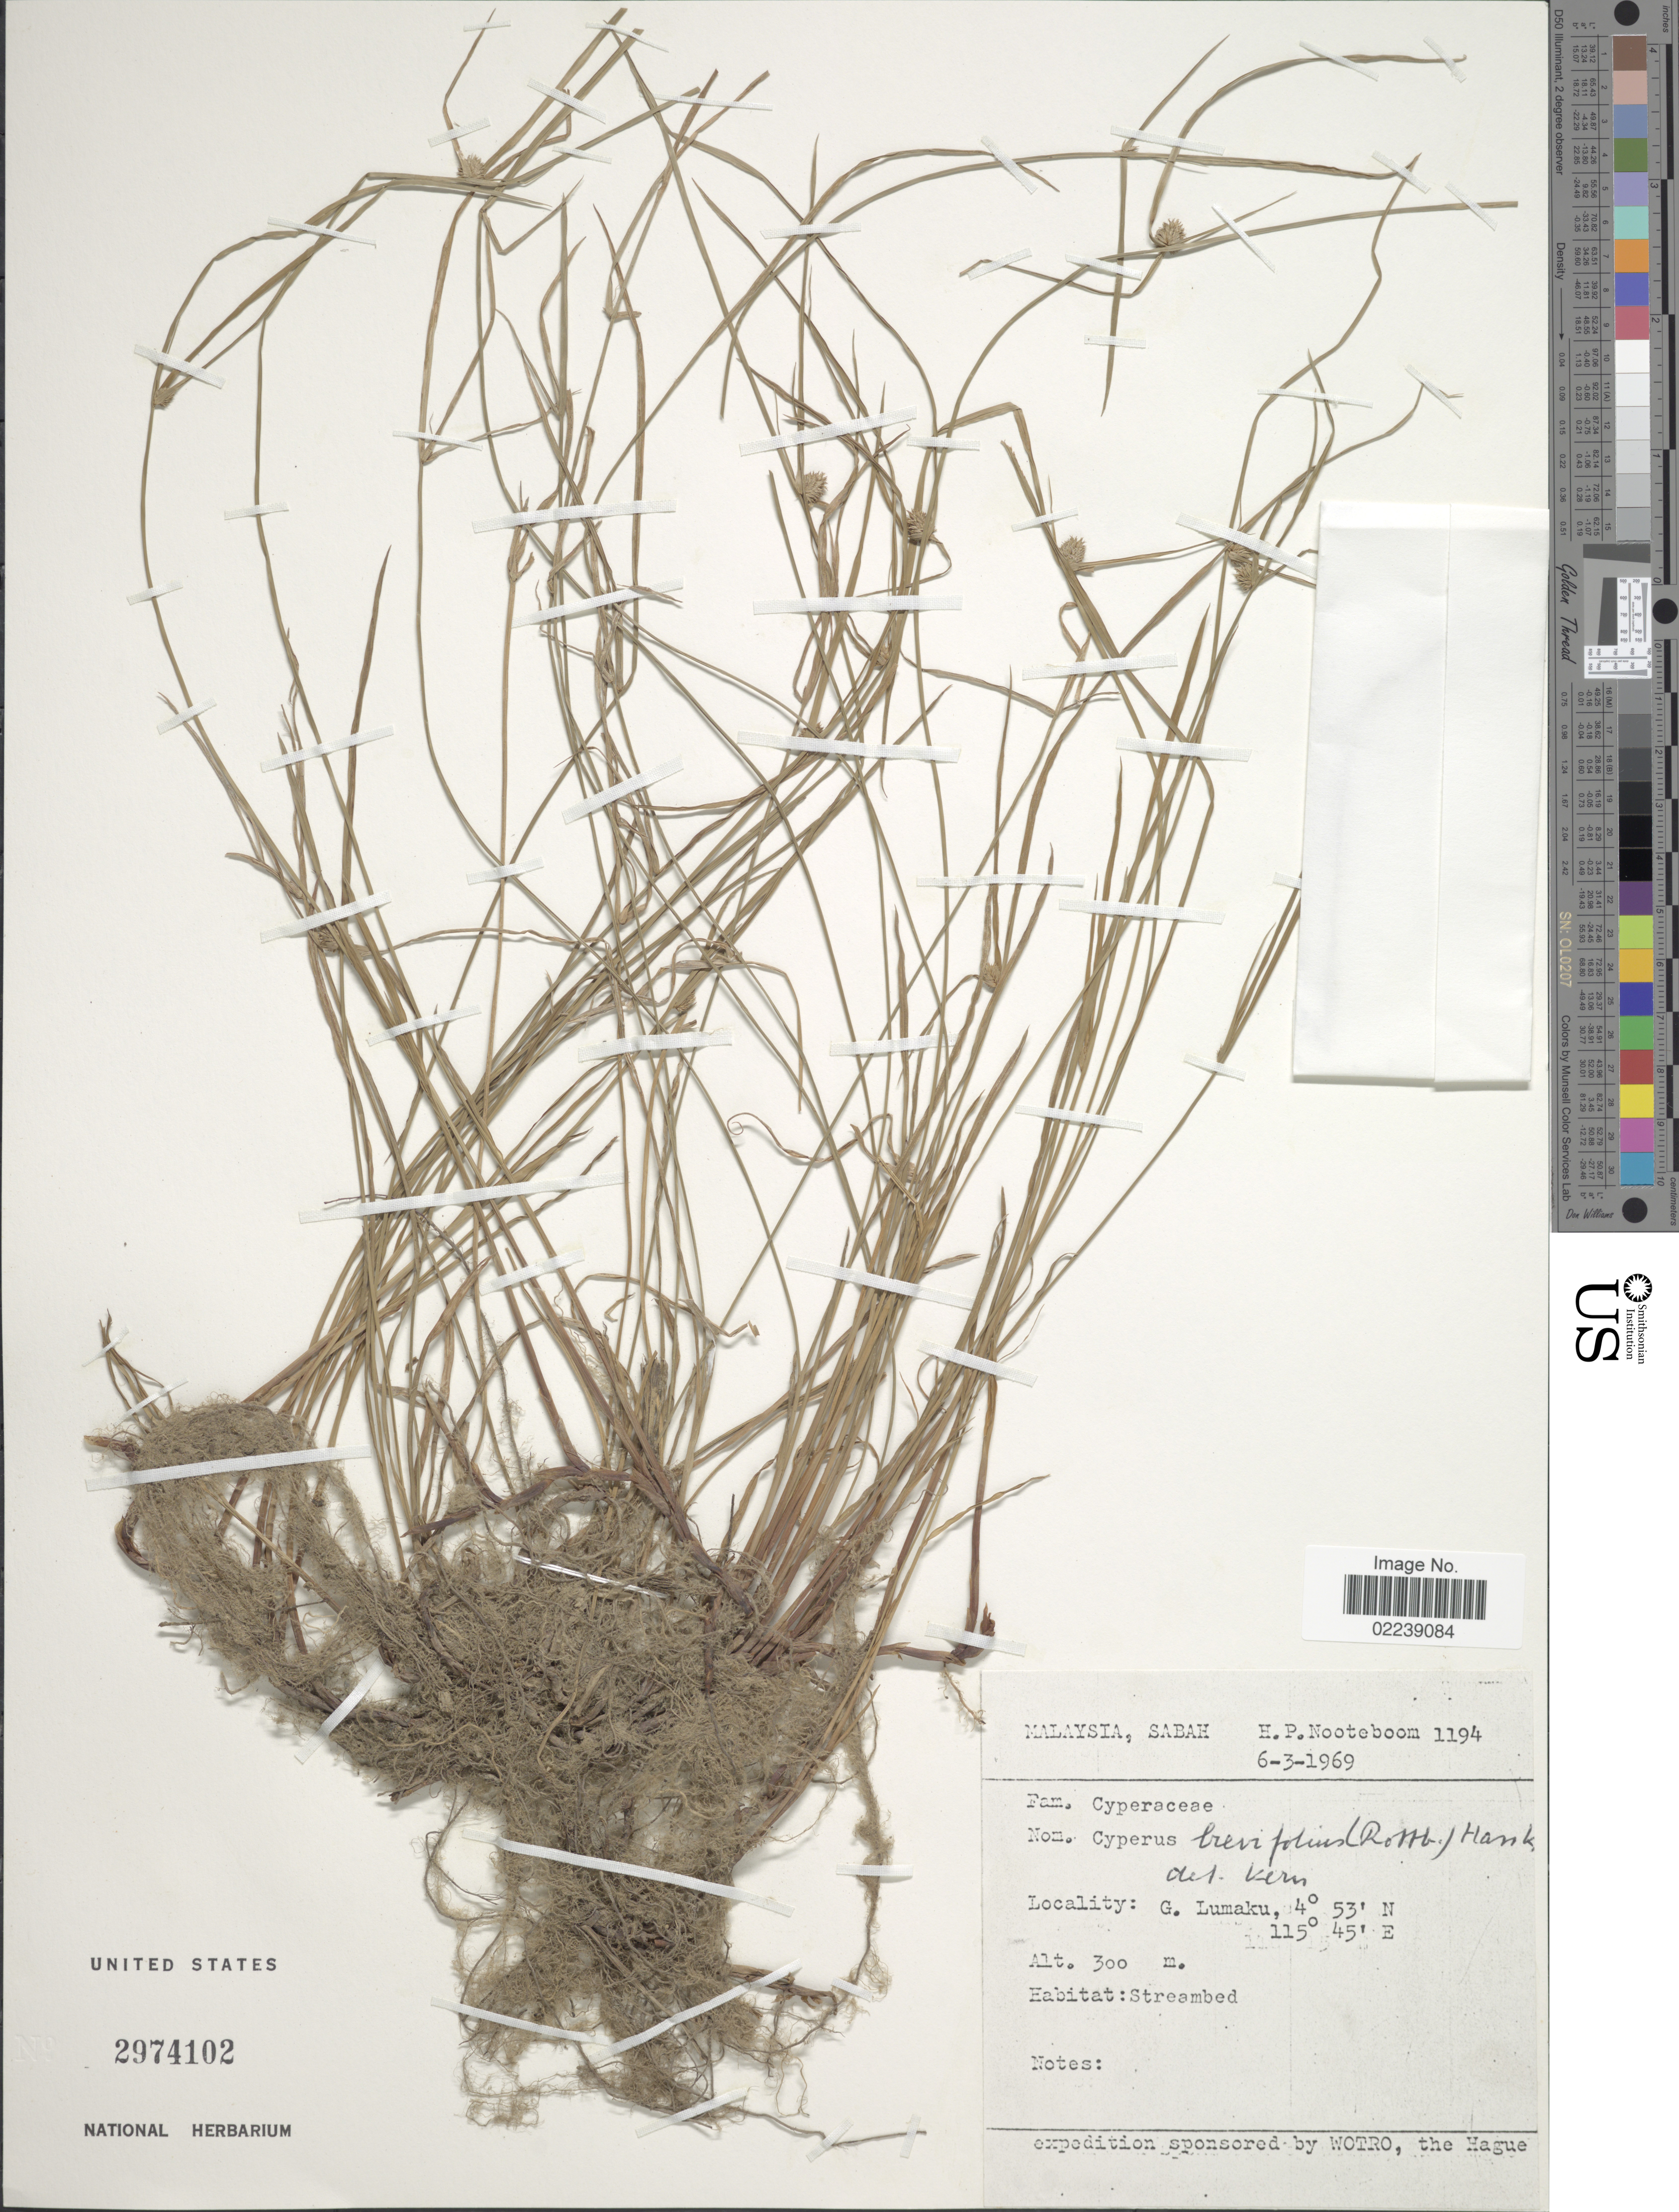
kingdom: Plantae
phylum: Tracheophyta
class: Liliopsida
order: Poales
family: Cyperaceae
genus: Cyperus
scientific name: Cyperus brevifolius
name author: (Rottb.) Hassk.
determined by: Strong, M. T., (US), Smithsonian Institution - National Museum of Natural History (UNITED STATES)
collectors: H. P. Nooteboom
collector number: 1194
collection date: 1969-03-06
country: Malaysia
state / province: Sabah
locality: G. Lumaku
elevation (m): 300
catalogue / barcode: US 2974102